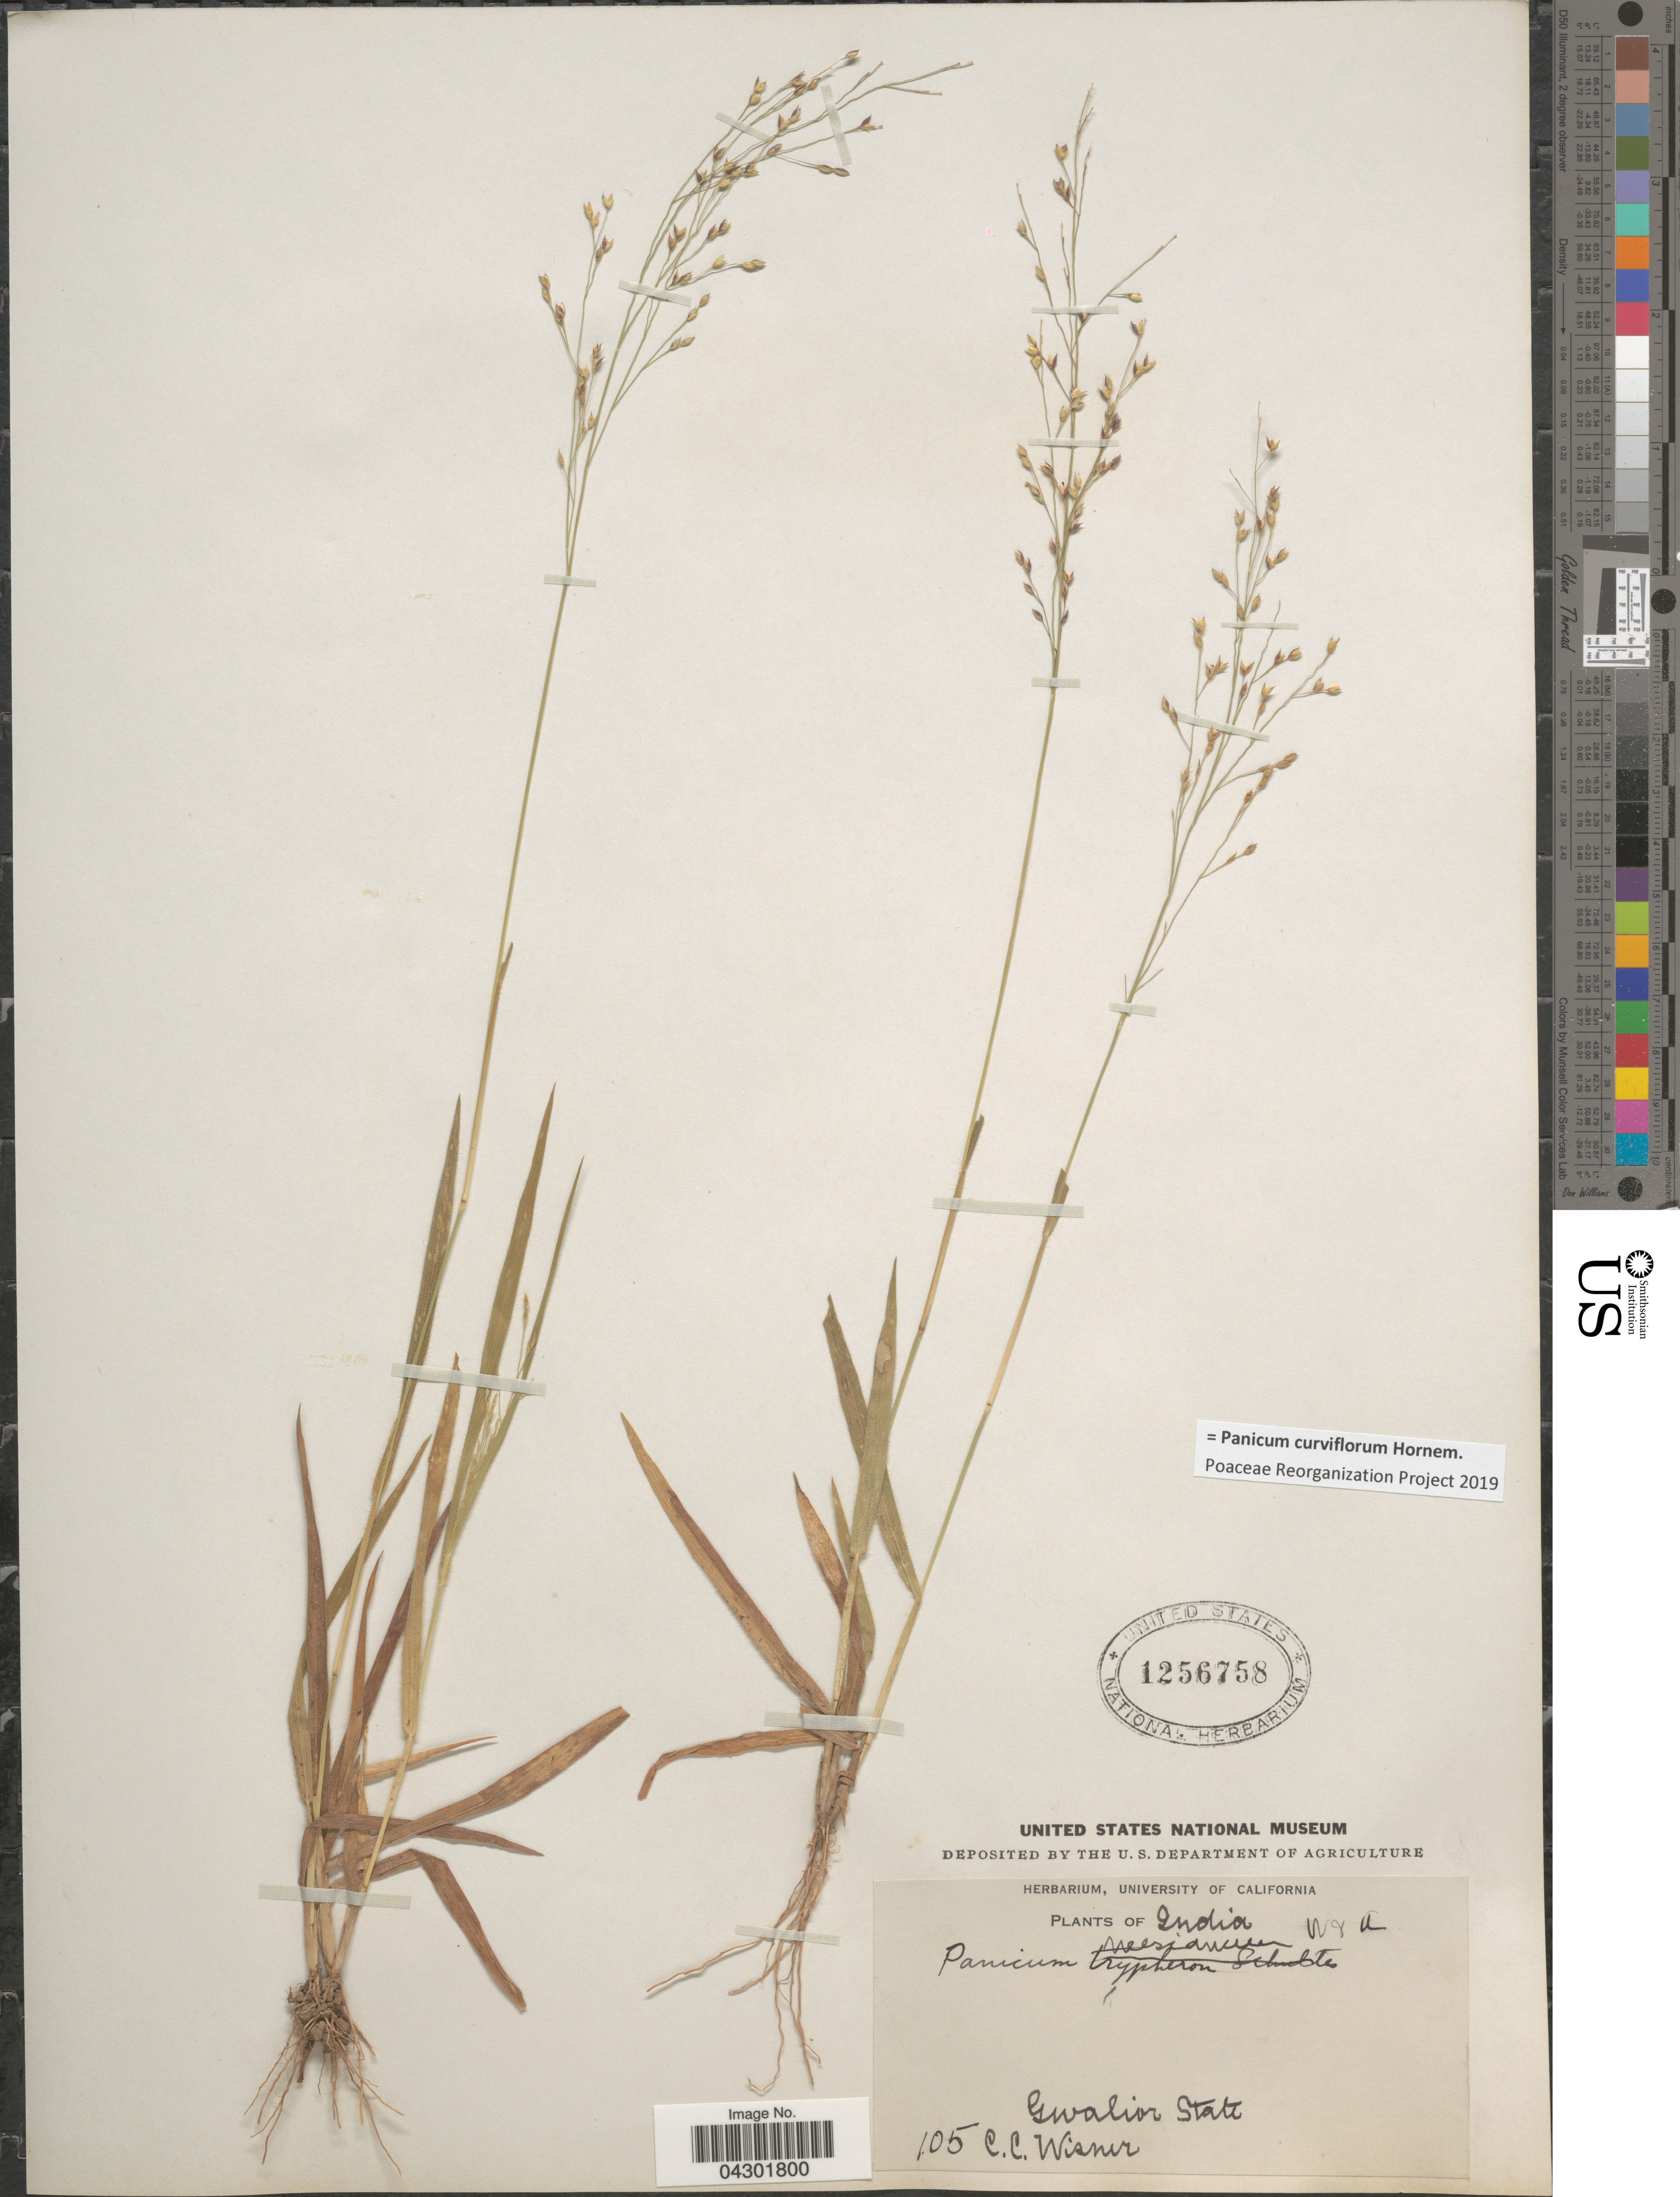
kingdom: Plantae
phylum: Tracheophyta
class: Liliopsida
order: Poales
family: Poaceae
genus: Panicum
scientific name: Panicum curviflorum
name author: Hornem.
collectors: C. Wisner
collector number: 105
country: India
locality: Gwalior State.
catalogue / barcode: US 1256758